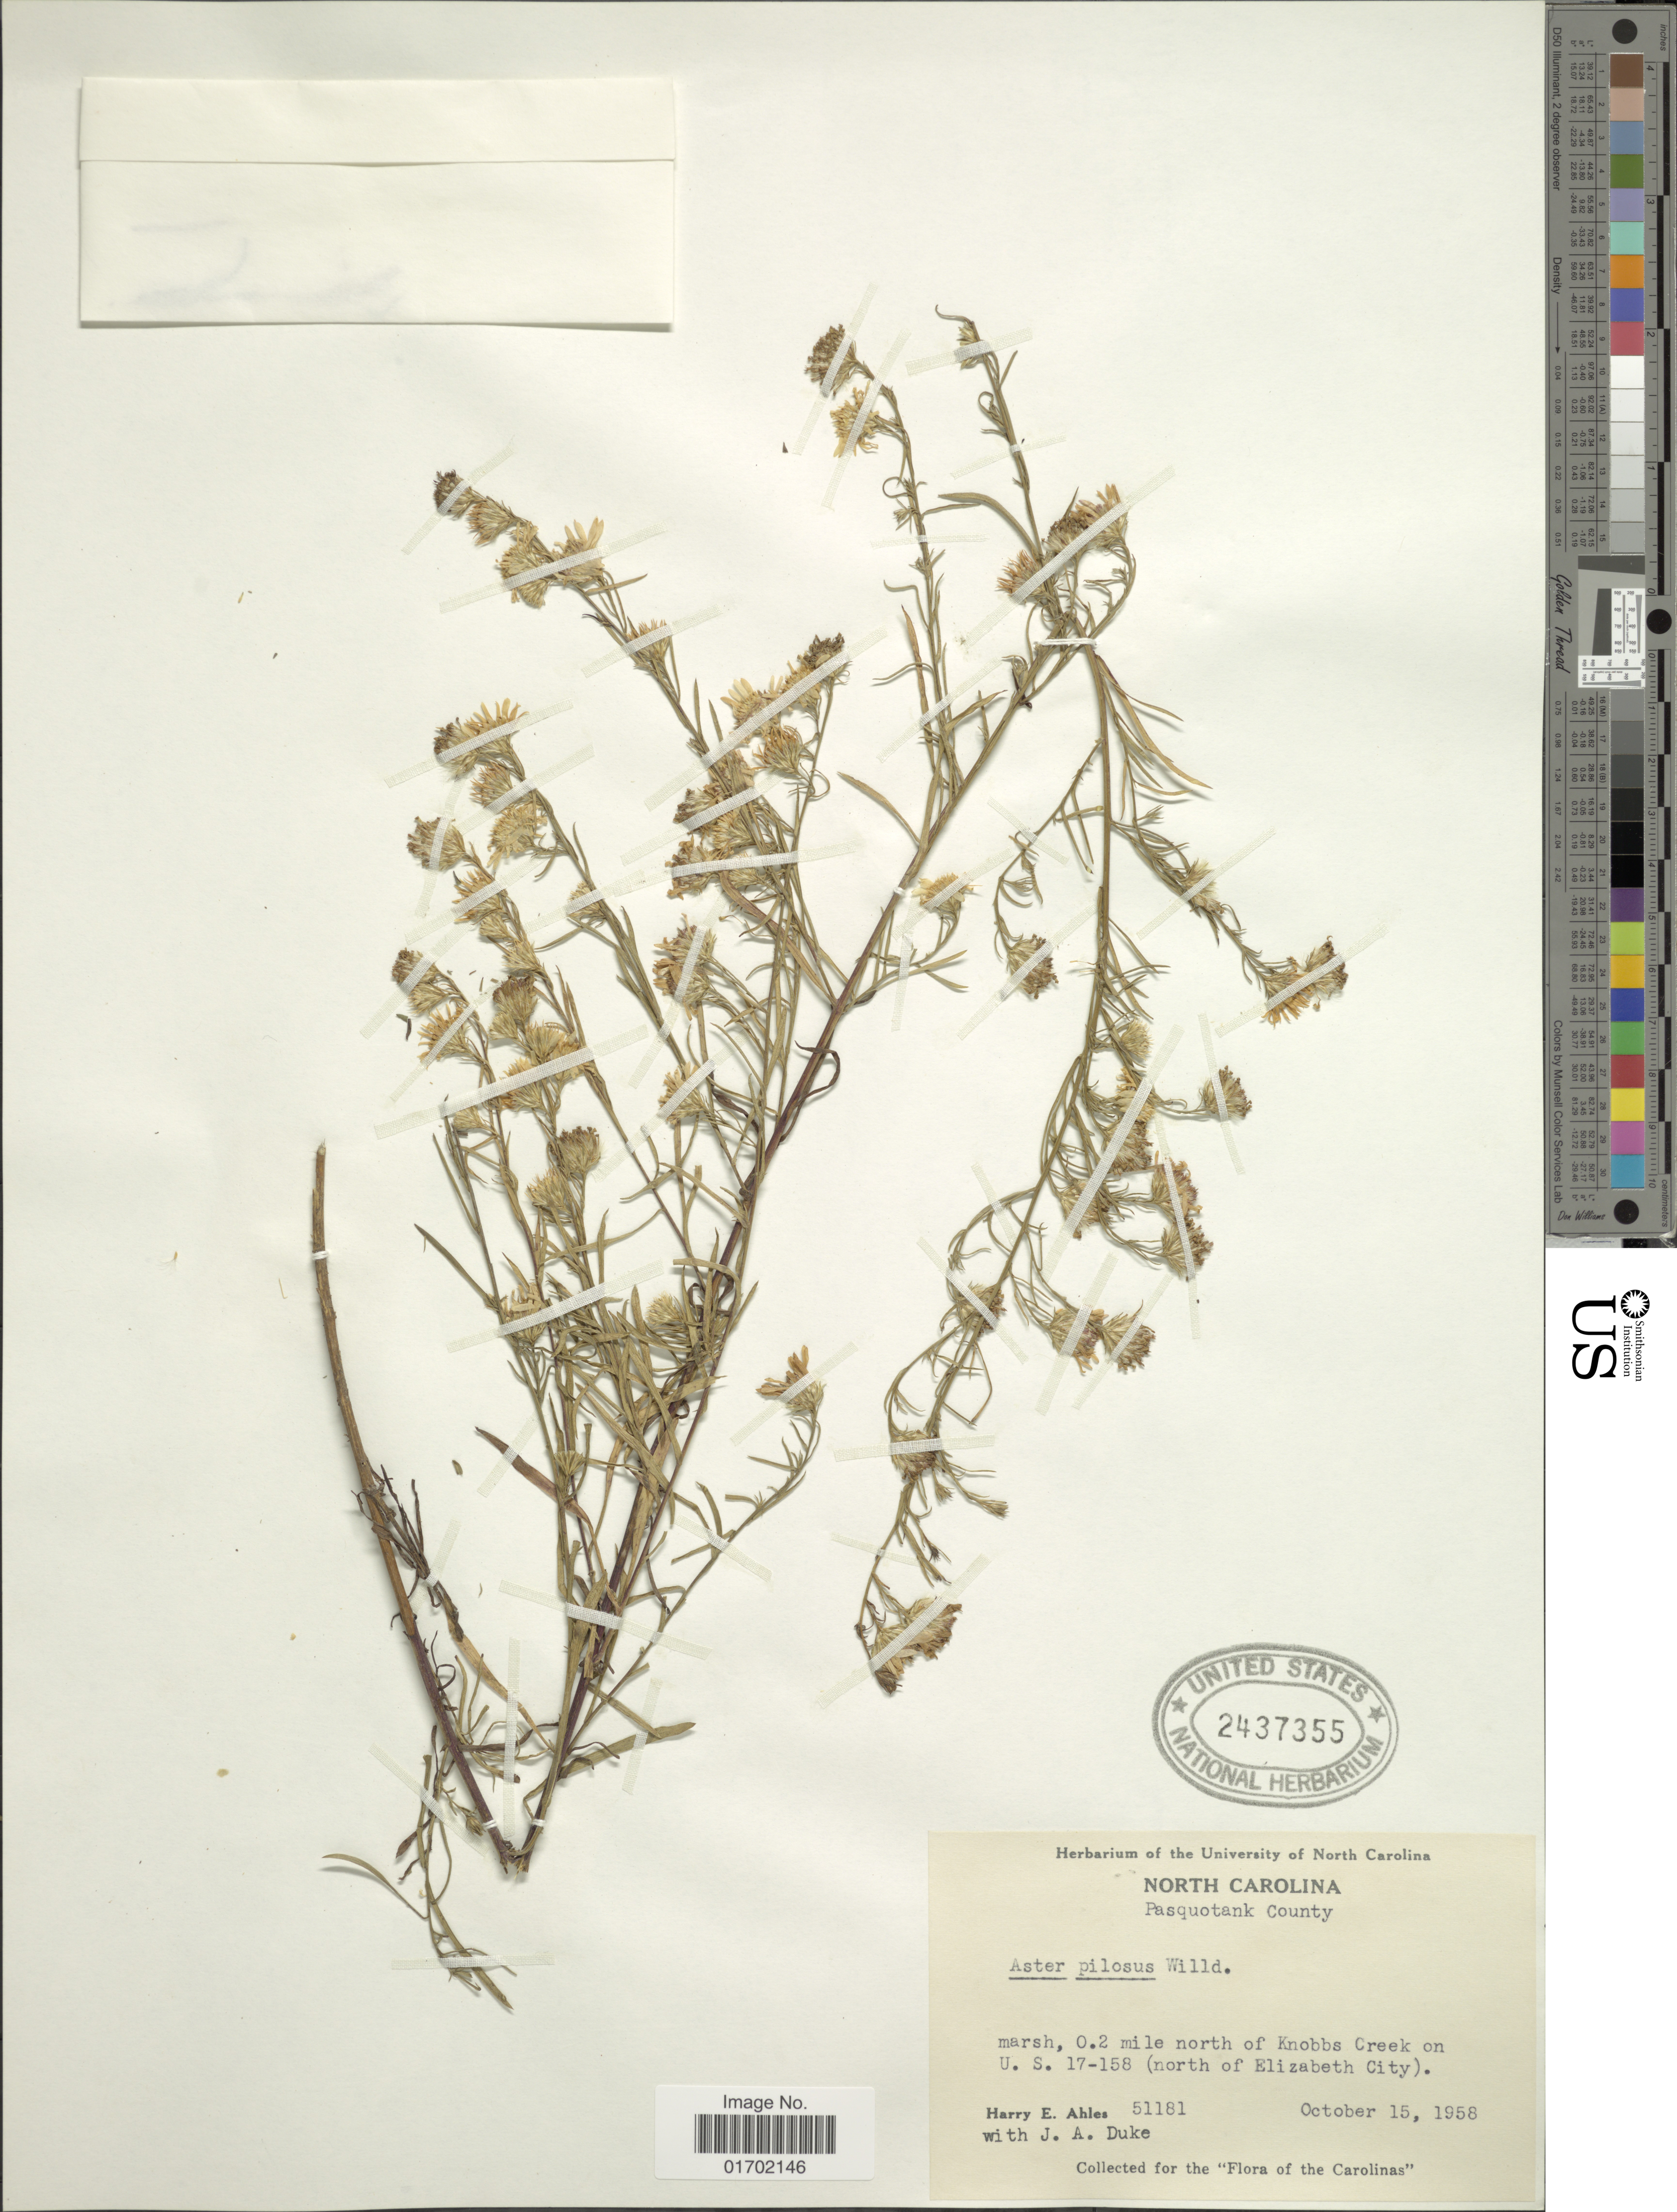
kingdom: Plantae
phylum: Tracheophyta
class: Magnoliopsida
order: Asterales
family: Asteraceae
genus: Symphyotrichum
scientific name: Symphyotrichum pilosum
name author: (Willd.) G.L. Nesom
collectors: H. E. Ahles & J. A. Duke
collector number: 51181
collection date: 1958-10-15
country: United States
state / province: North Carolina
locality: Pasquotank County, 0.2 mil north of Knobbs Creek on U. S. 17-158 (north of Elizabeth City)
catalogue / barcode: US 2437355